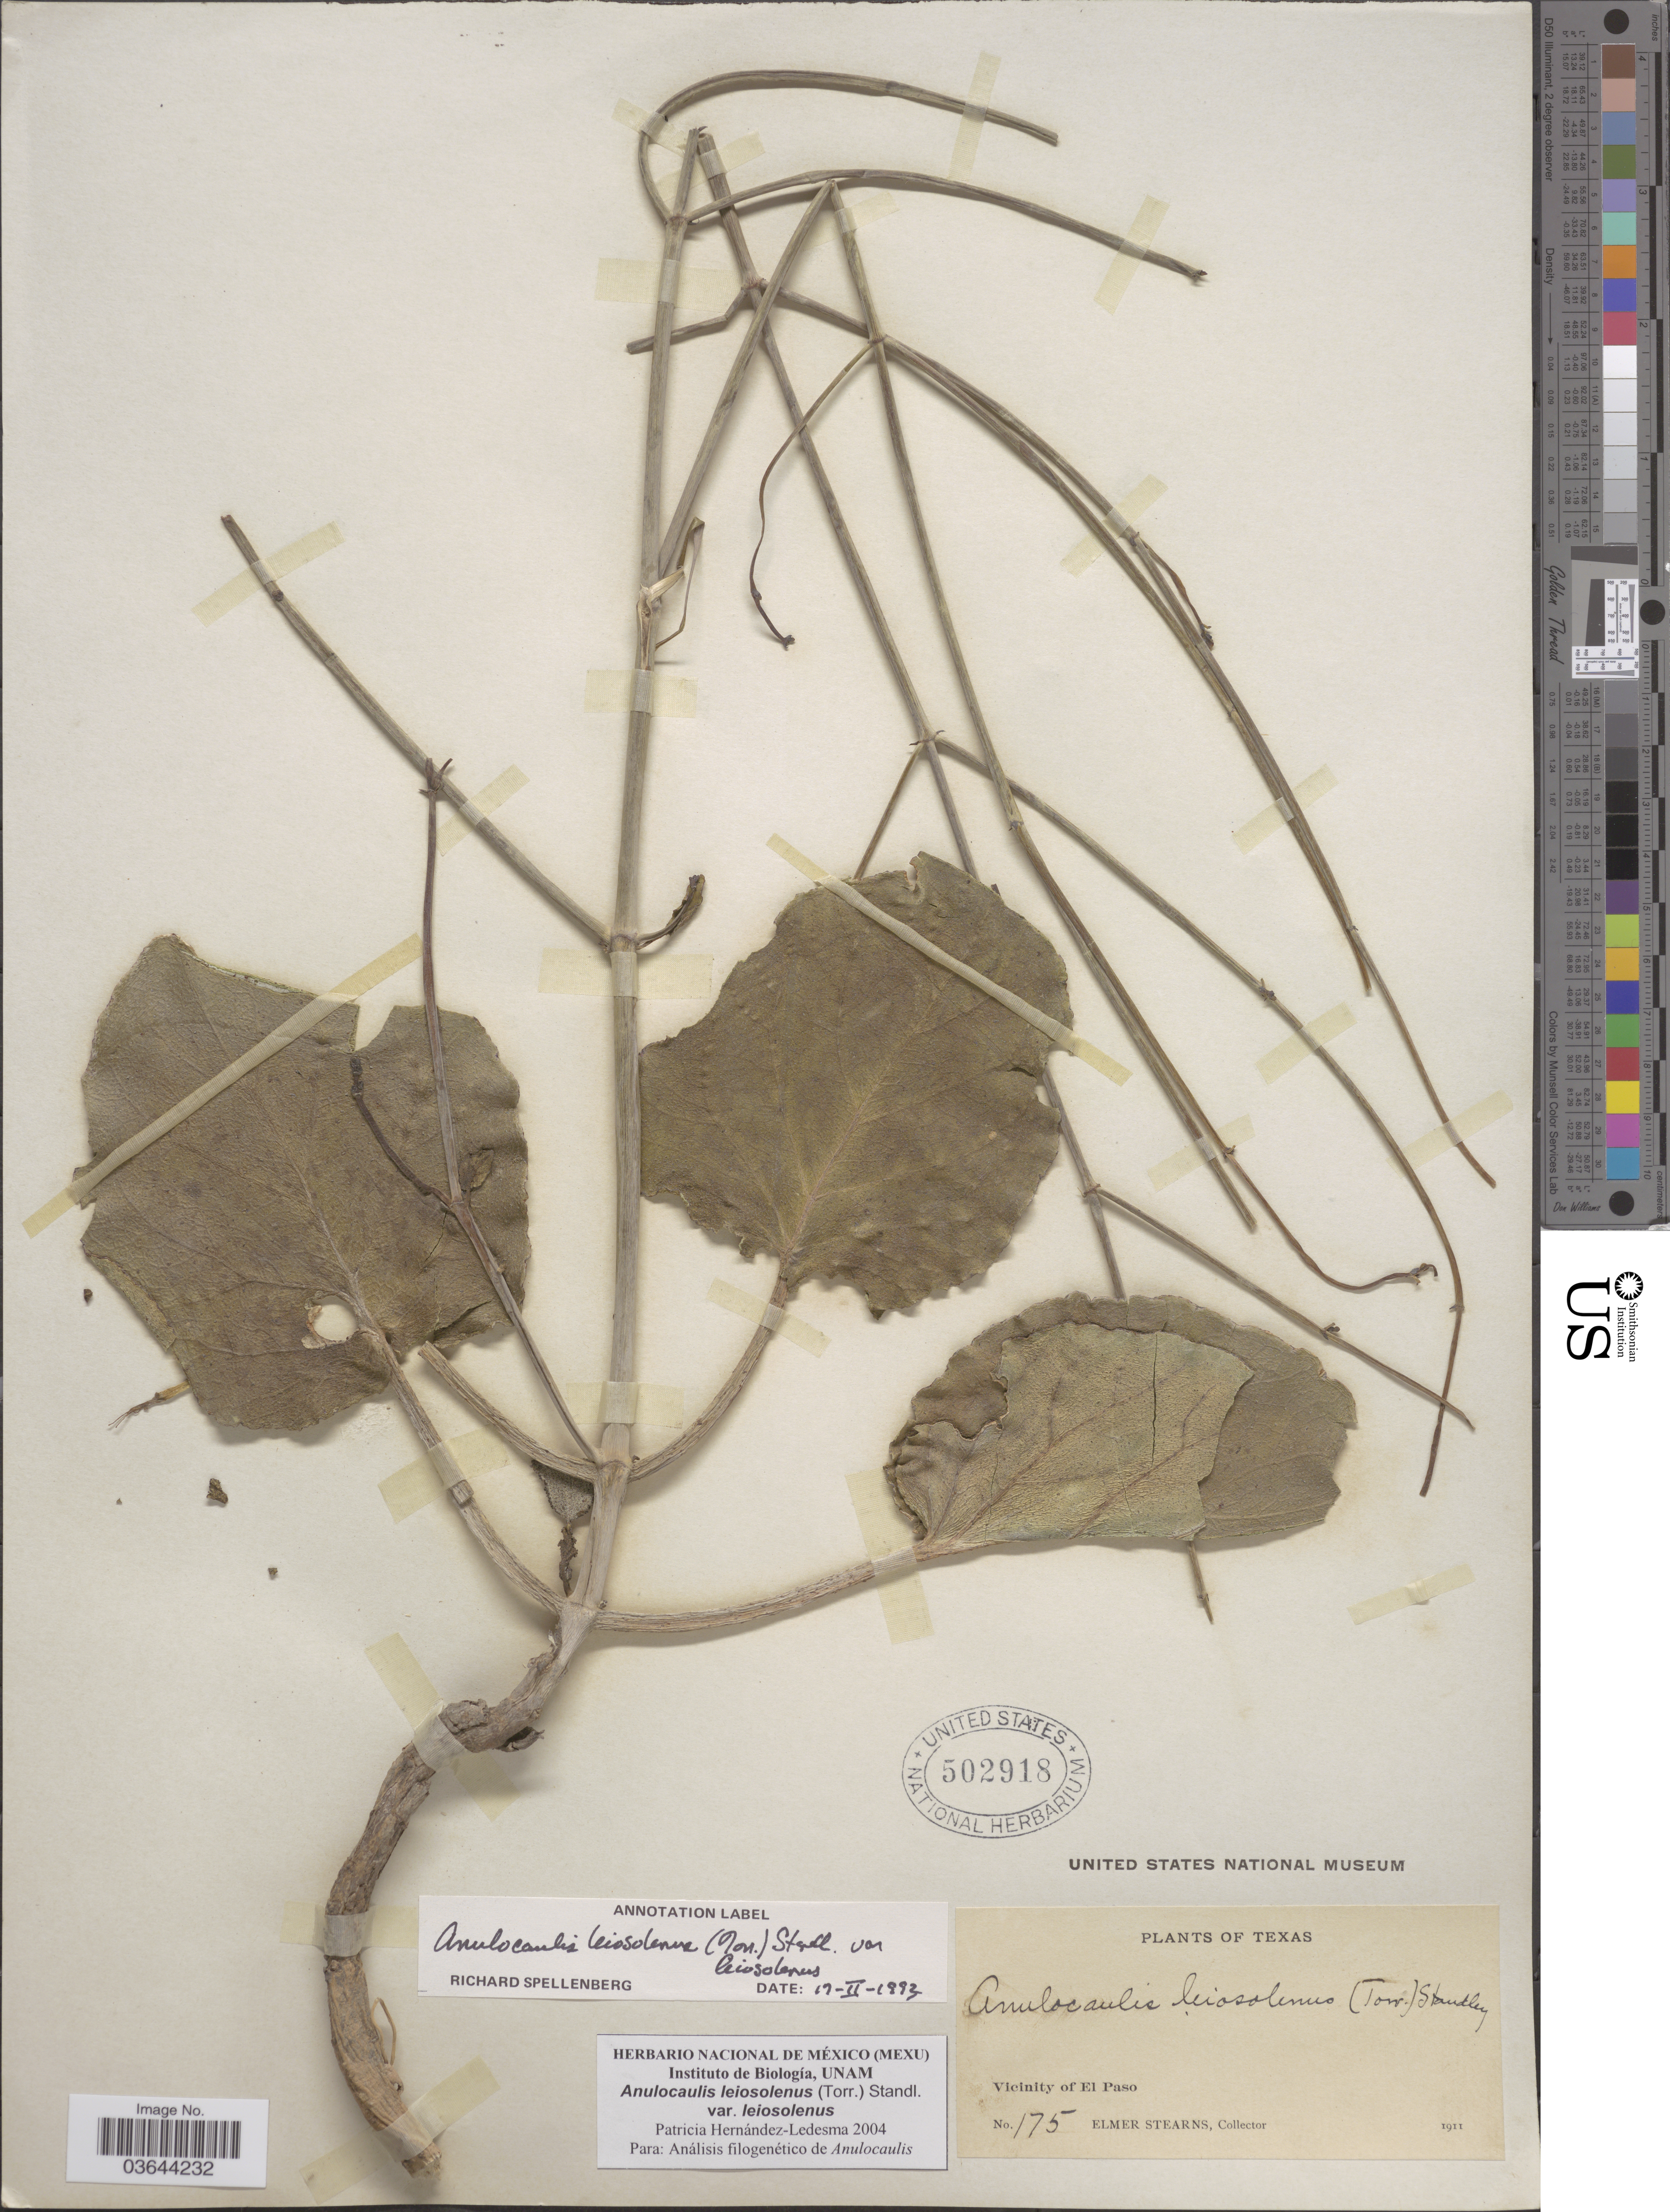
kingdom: Plantae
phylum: Tracheophyta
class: Magnoliopsida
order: Caryophyllales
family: Nyctaginaceae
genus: Anulocaulis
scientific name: Anulocaulis leiosolenus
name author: (Torr.) Standl.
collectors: E. Stearns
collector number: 175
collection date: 1911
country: United States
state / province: Texas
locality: Vicinity of El Paso.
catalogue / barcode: US 502918